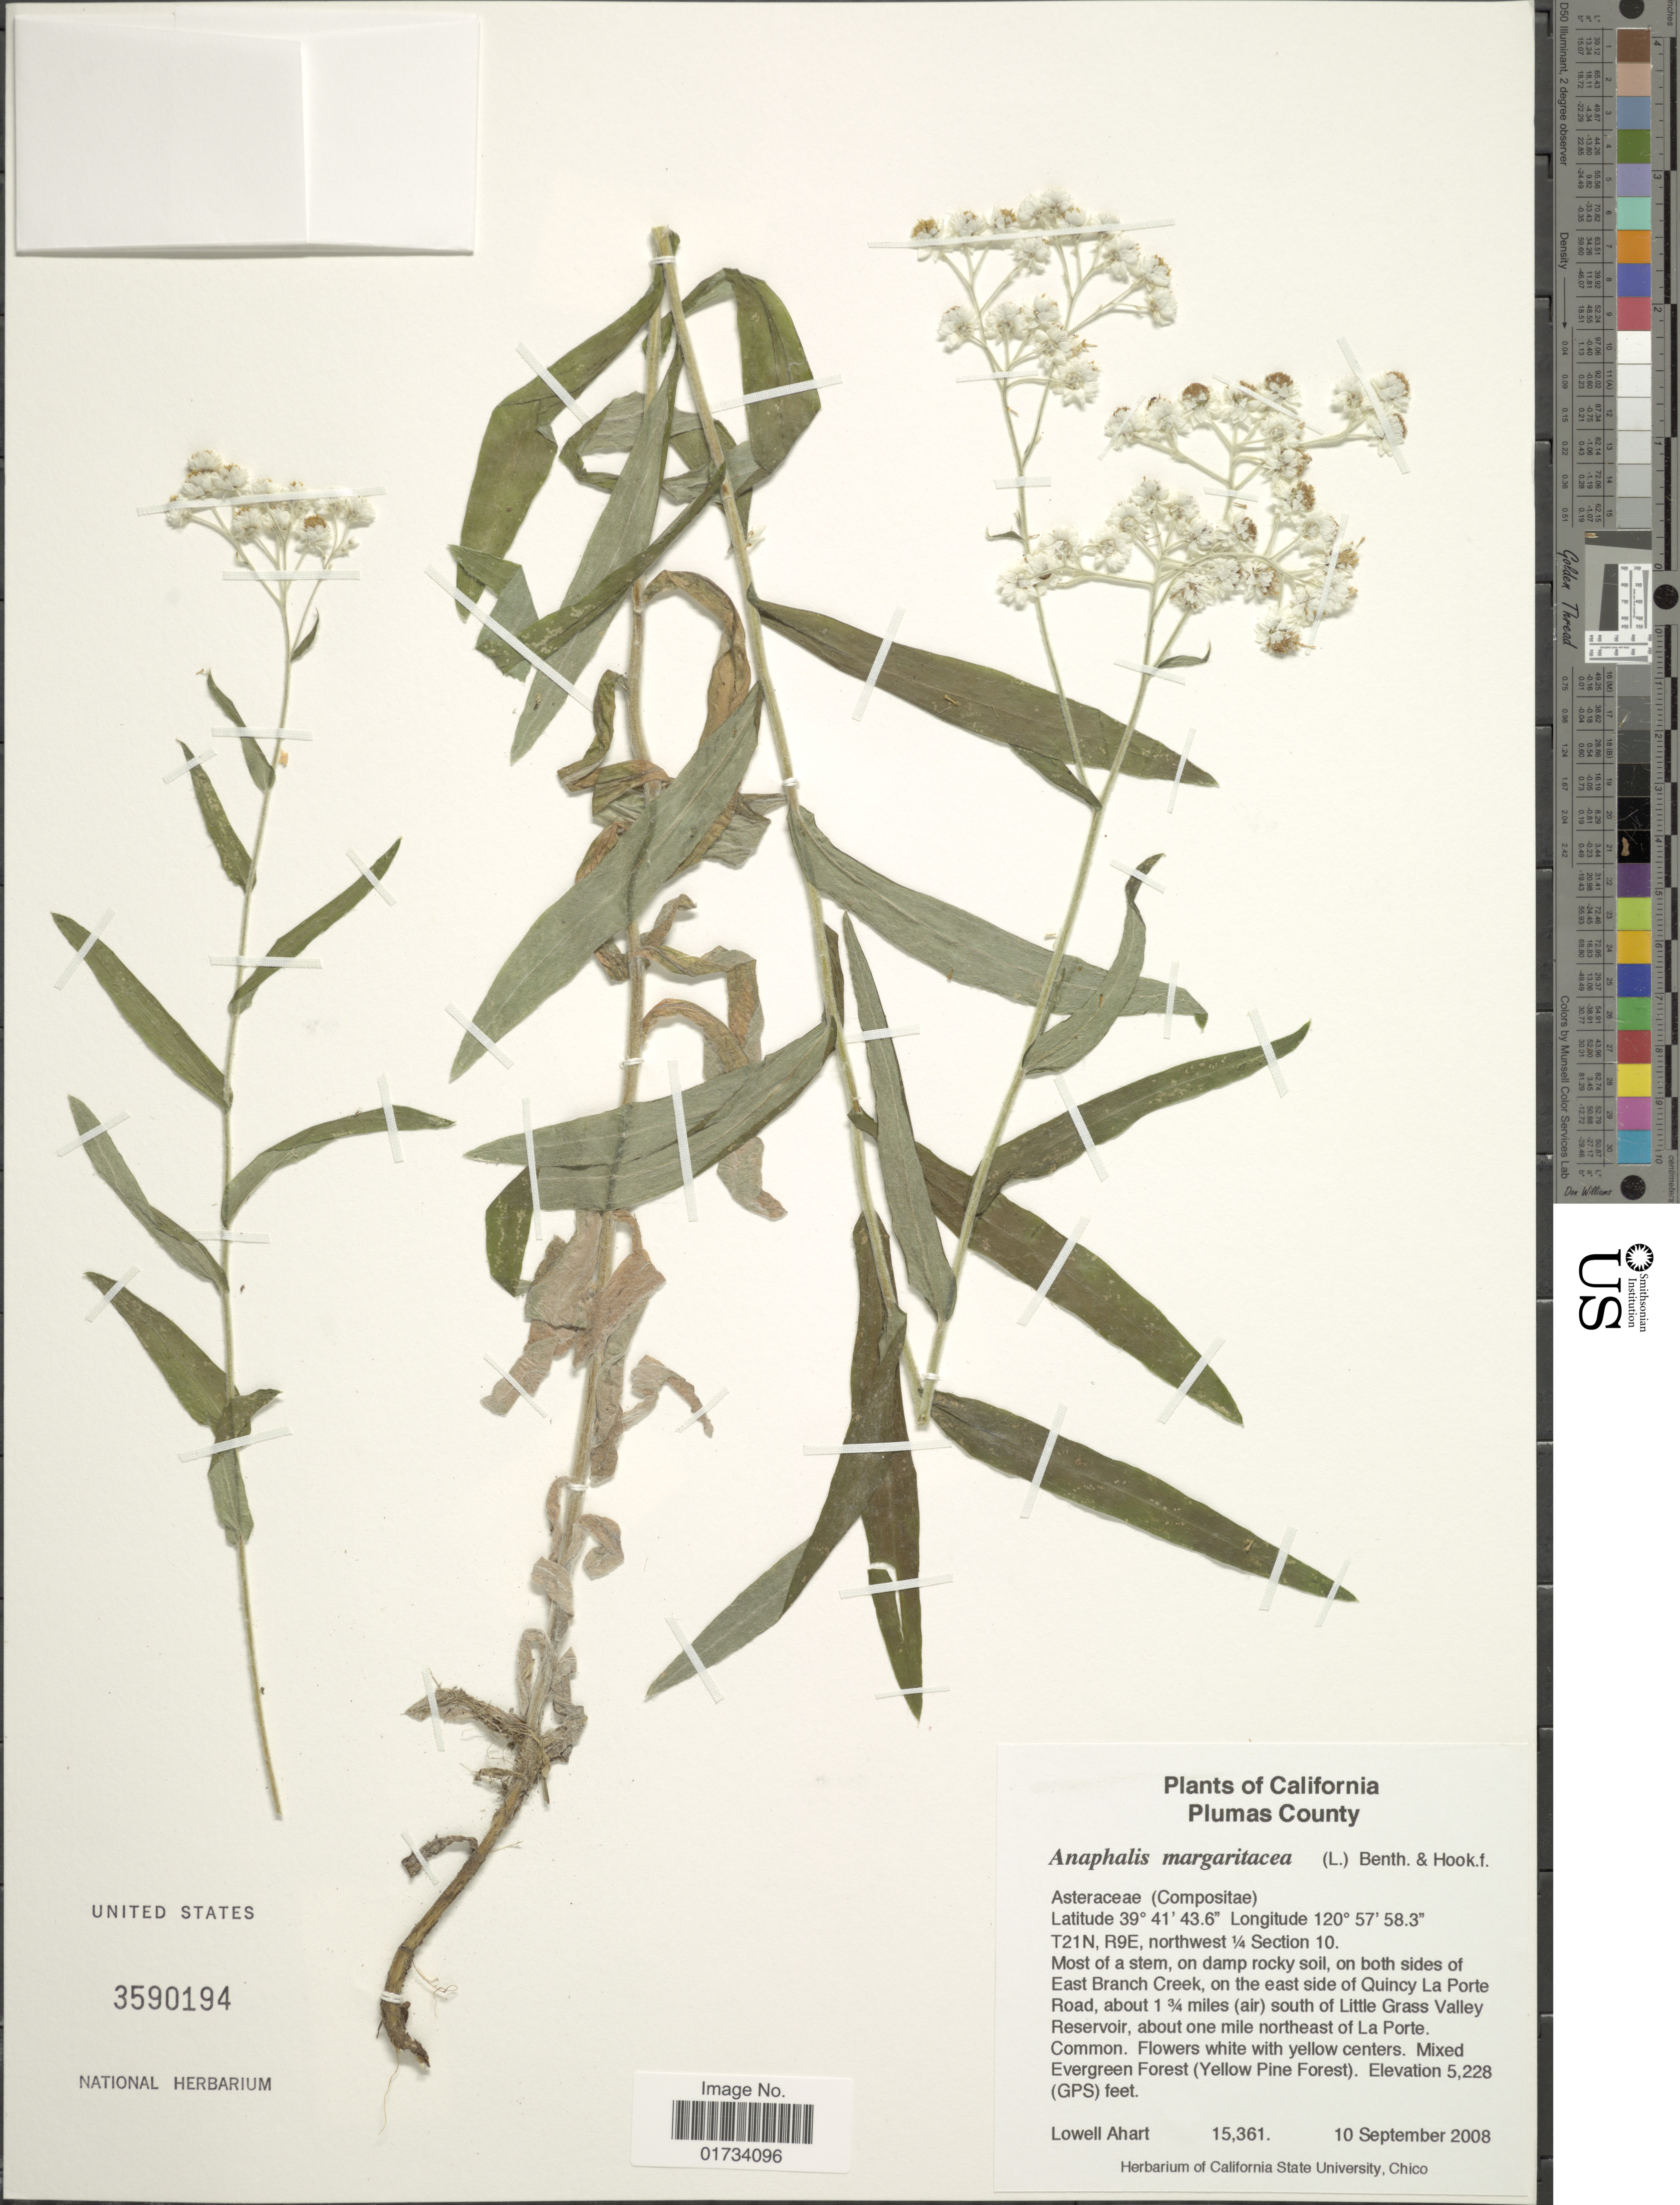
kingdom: Plantae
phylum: Tracheophyta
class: Magnoliopsida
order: Asterales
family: Asteraceae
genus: Anaphalis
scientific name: Anaphalis margaritacea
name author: (L.) Benth. & Hook. f.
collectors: L. Ahart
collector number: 15361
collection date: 2008-09-10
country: United States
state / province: California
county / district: Plumas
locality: Plumas County, T21N, R9E, northwest ¼ Section 10, moist of a stem, on damp rocky soil, on both sides of East Branch Creek, on the east side of Quincy La Porte Road, about 1¾ miles (air) south of Little Grass Valley Reservoir, about one mile northeast of La Porte, Mixed Evergreen Forest (Yellow Pine Forest)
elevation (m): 1593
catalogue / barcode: US 3590194